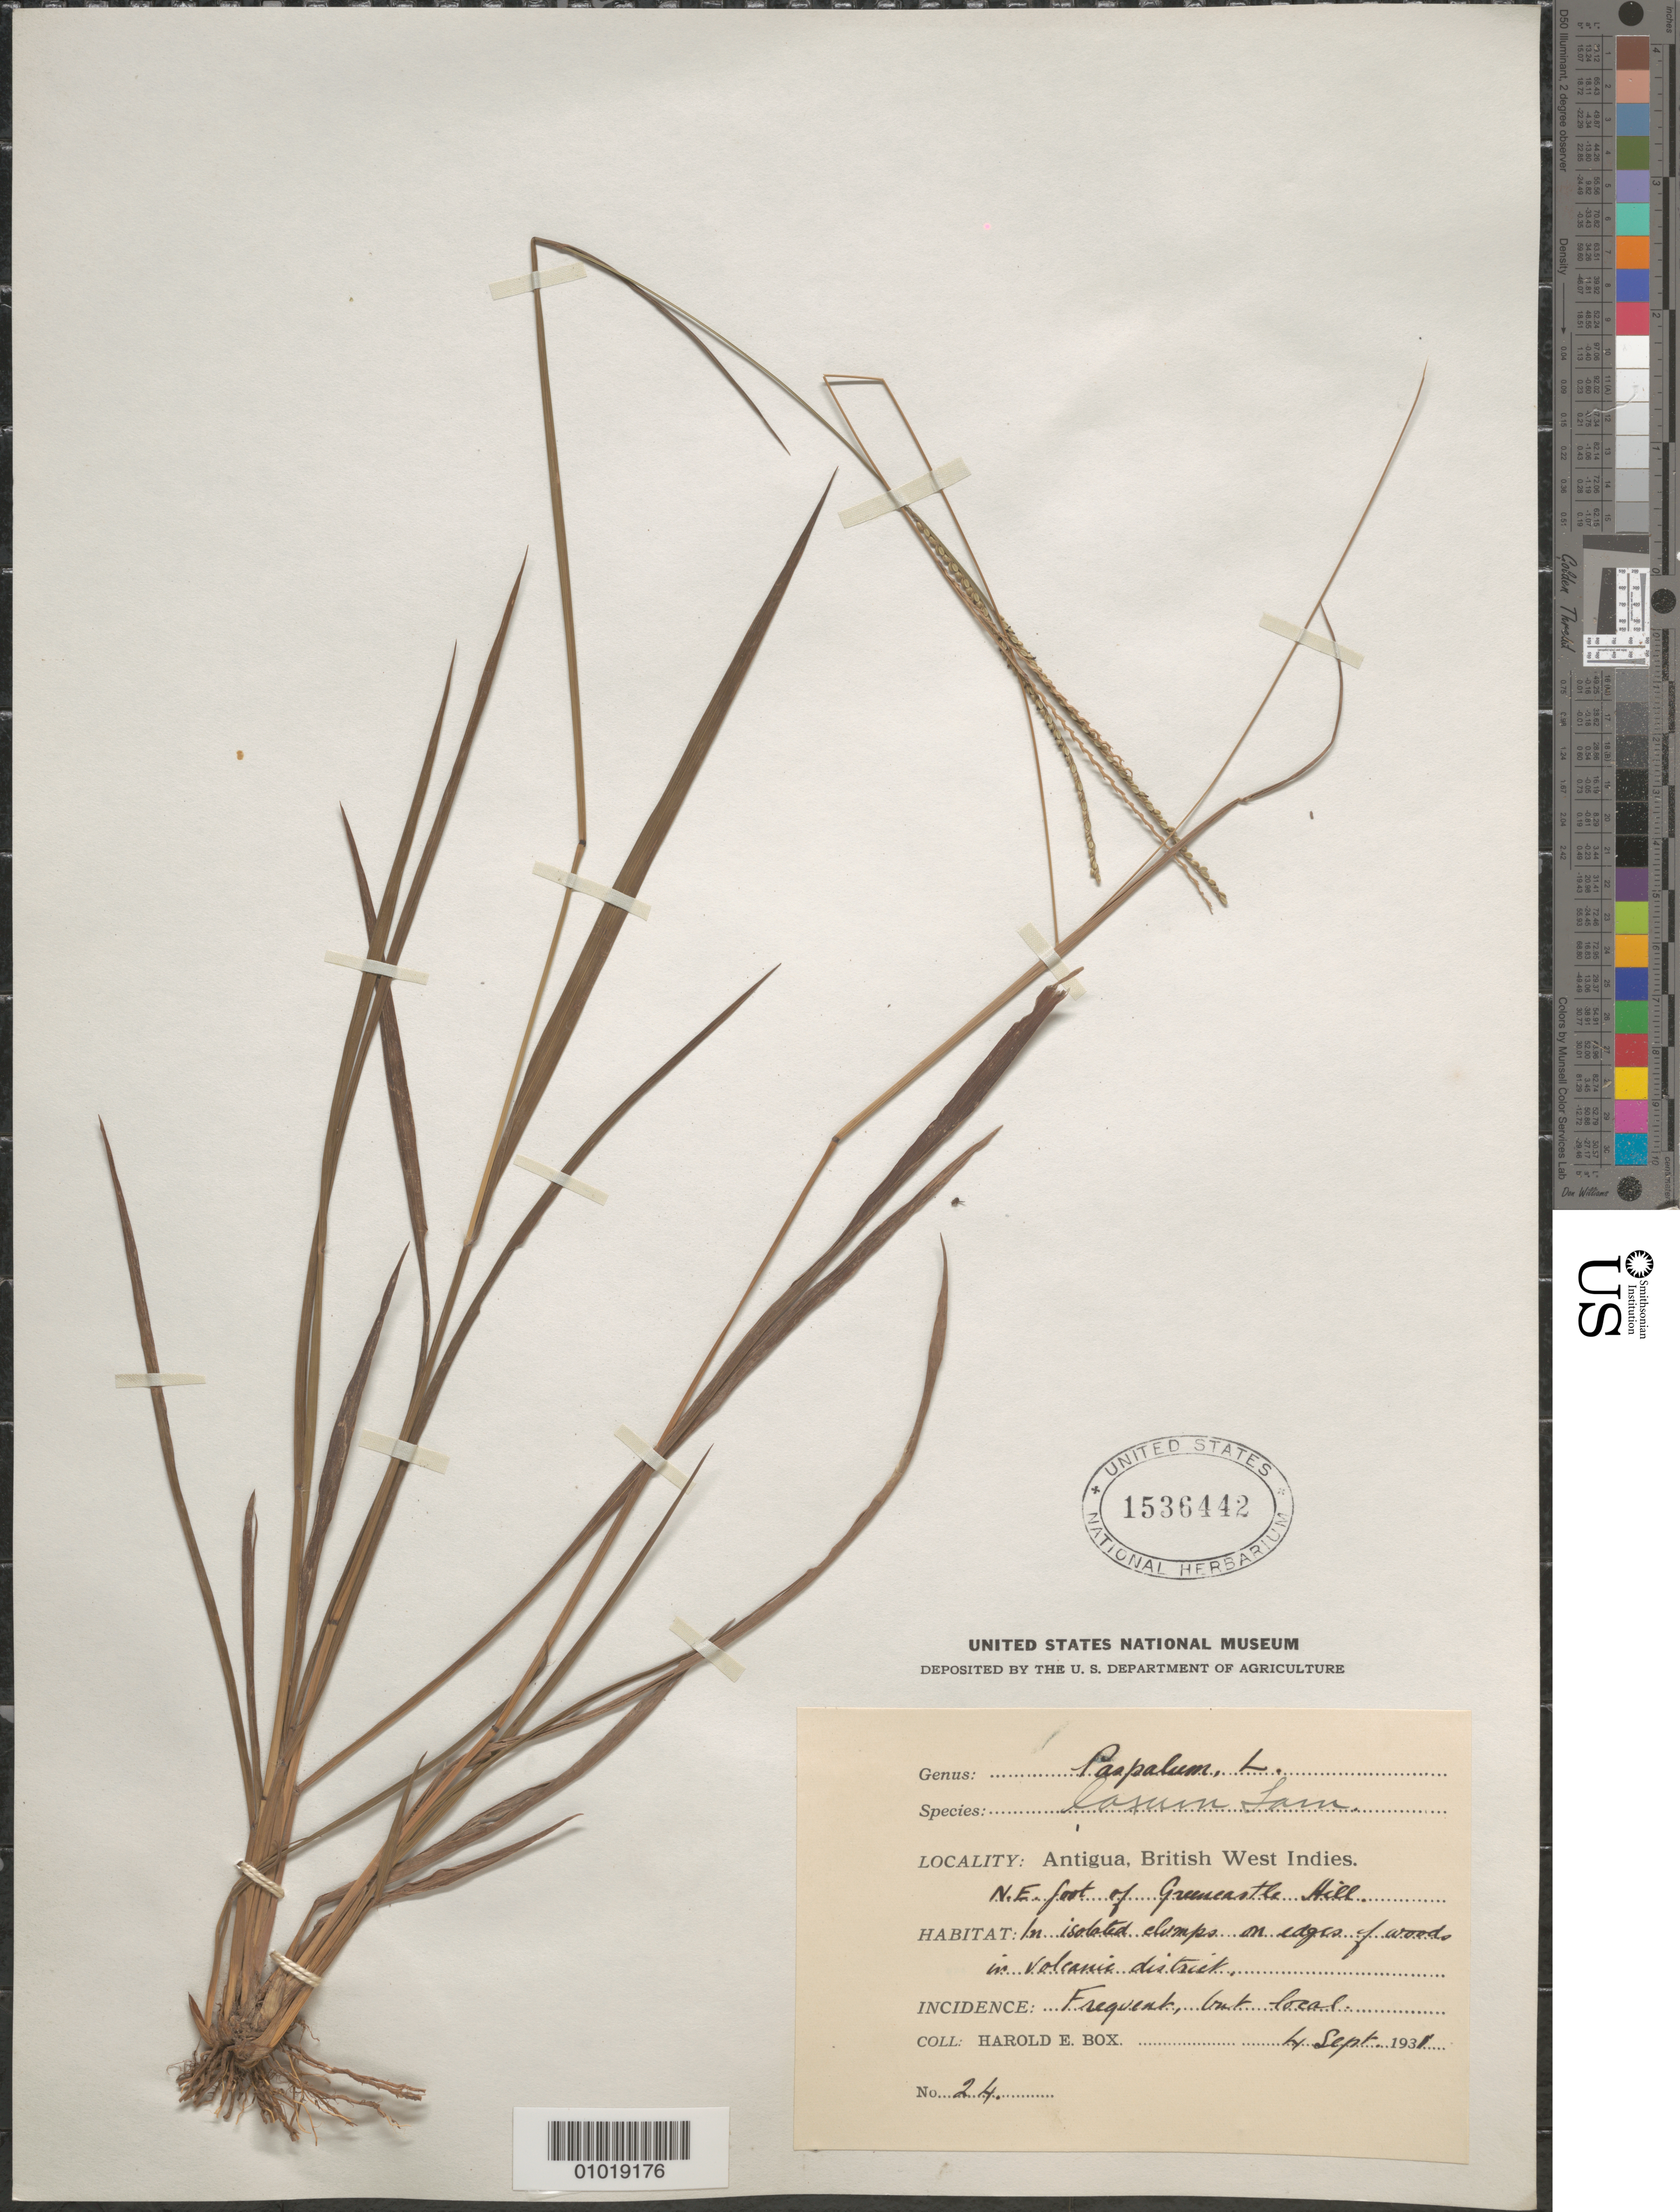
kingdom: Plantae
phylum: Tracheophyta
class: Liliopsida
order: Poales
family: Poaceae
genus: Paspalum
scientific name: Paspalum laxum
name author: Lam.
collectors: H. E. Box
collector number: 24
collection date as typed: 04 Sep 1931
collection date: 1931-09-04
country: Antigua and Barbuda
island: Antigua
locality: NE foot of Greencastle Hill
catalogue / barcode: US 1536442